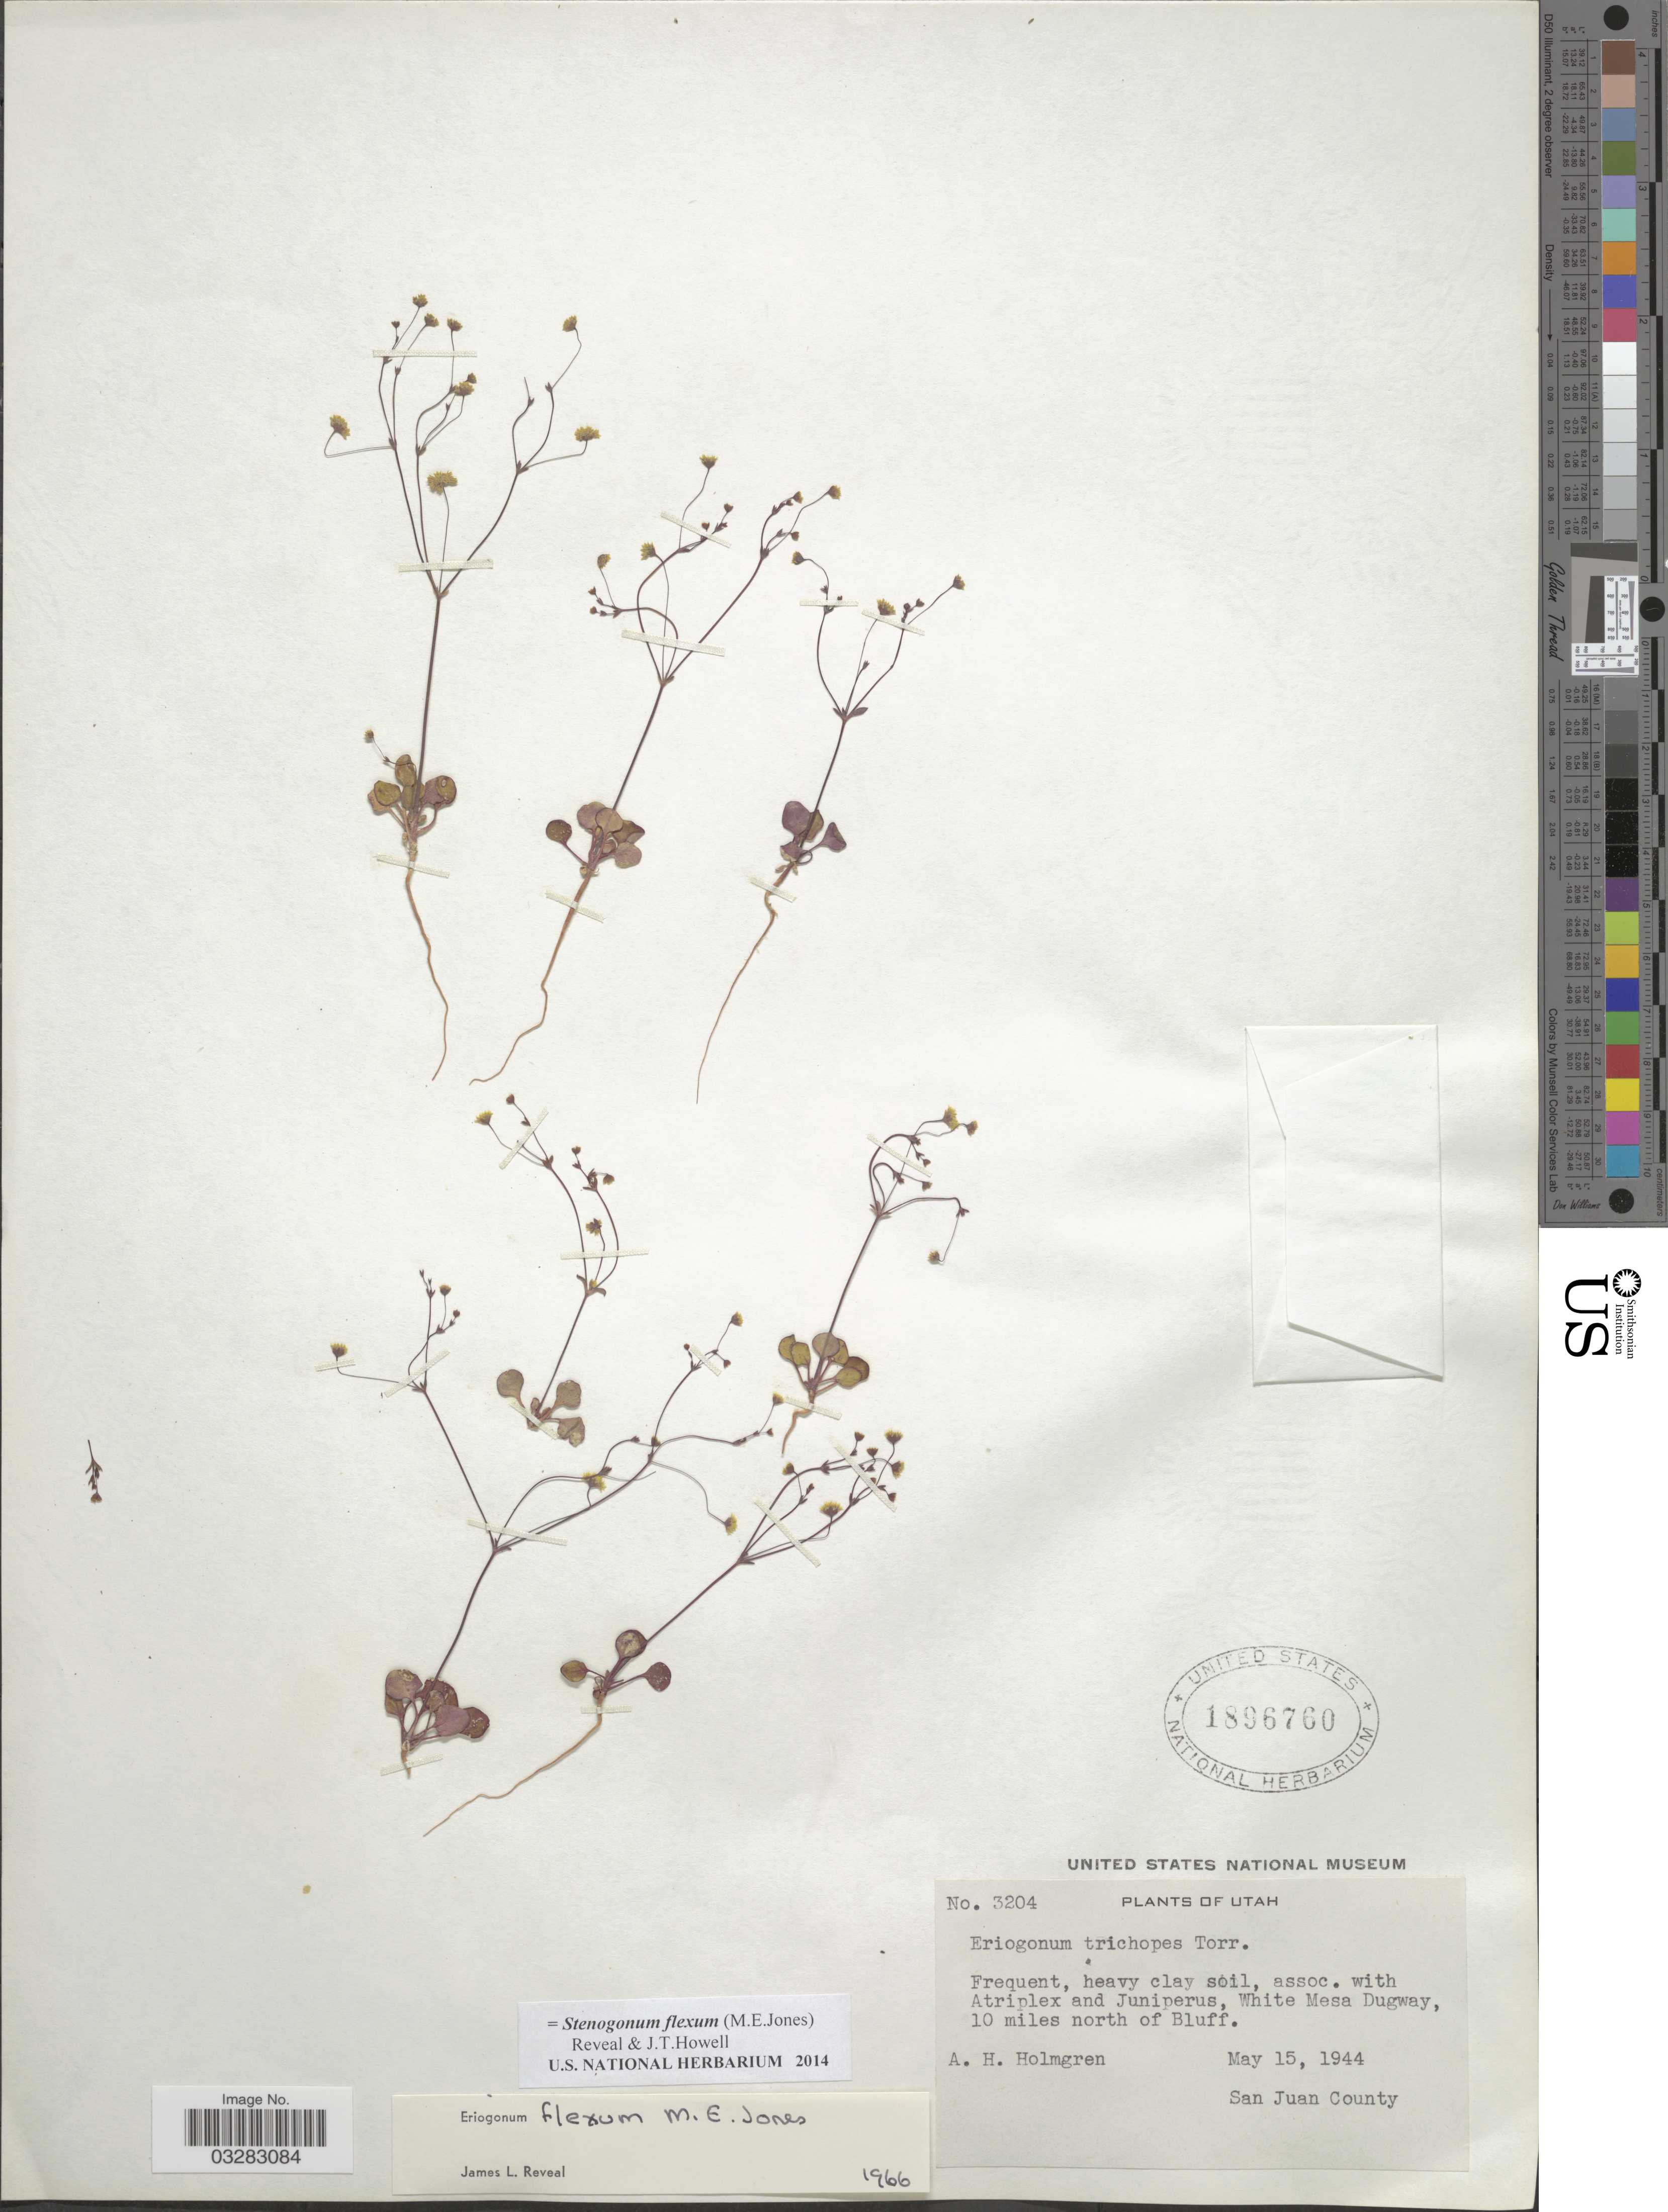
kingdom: Plantae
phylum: Tracheophyta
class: Magnoliopsida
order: Caryophyllales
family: Polygonaceae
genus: Stenogonum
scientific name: Stenogonum flexum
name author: (M.E. Jones) Reveal & J.T. Howell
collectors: A. H. Holmgren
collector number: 3204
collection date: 1944-05-15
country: United States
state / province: Utah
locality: Frequent, heavy clay soil, assoc. with Atriplex and Juniperus, White Mesa Dugway, 10 miles north of Bluff. San Juan County.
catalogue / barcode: US 1896760